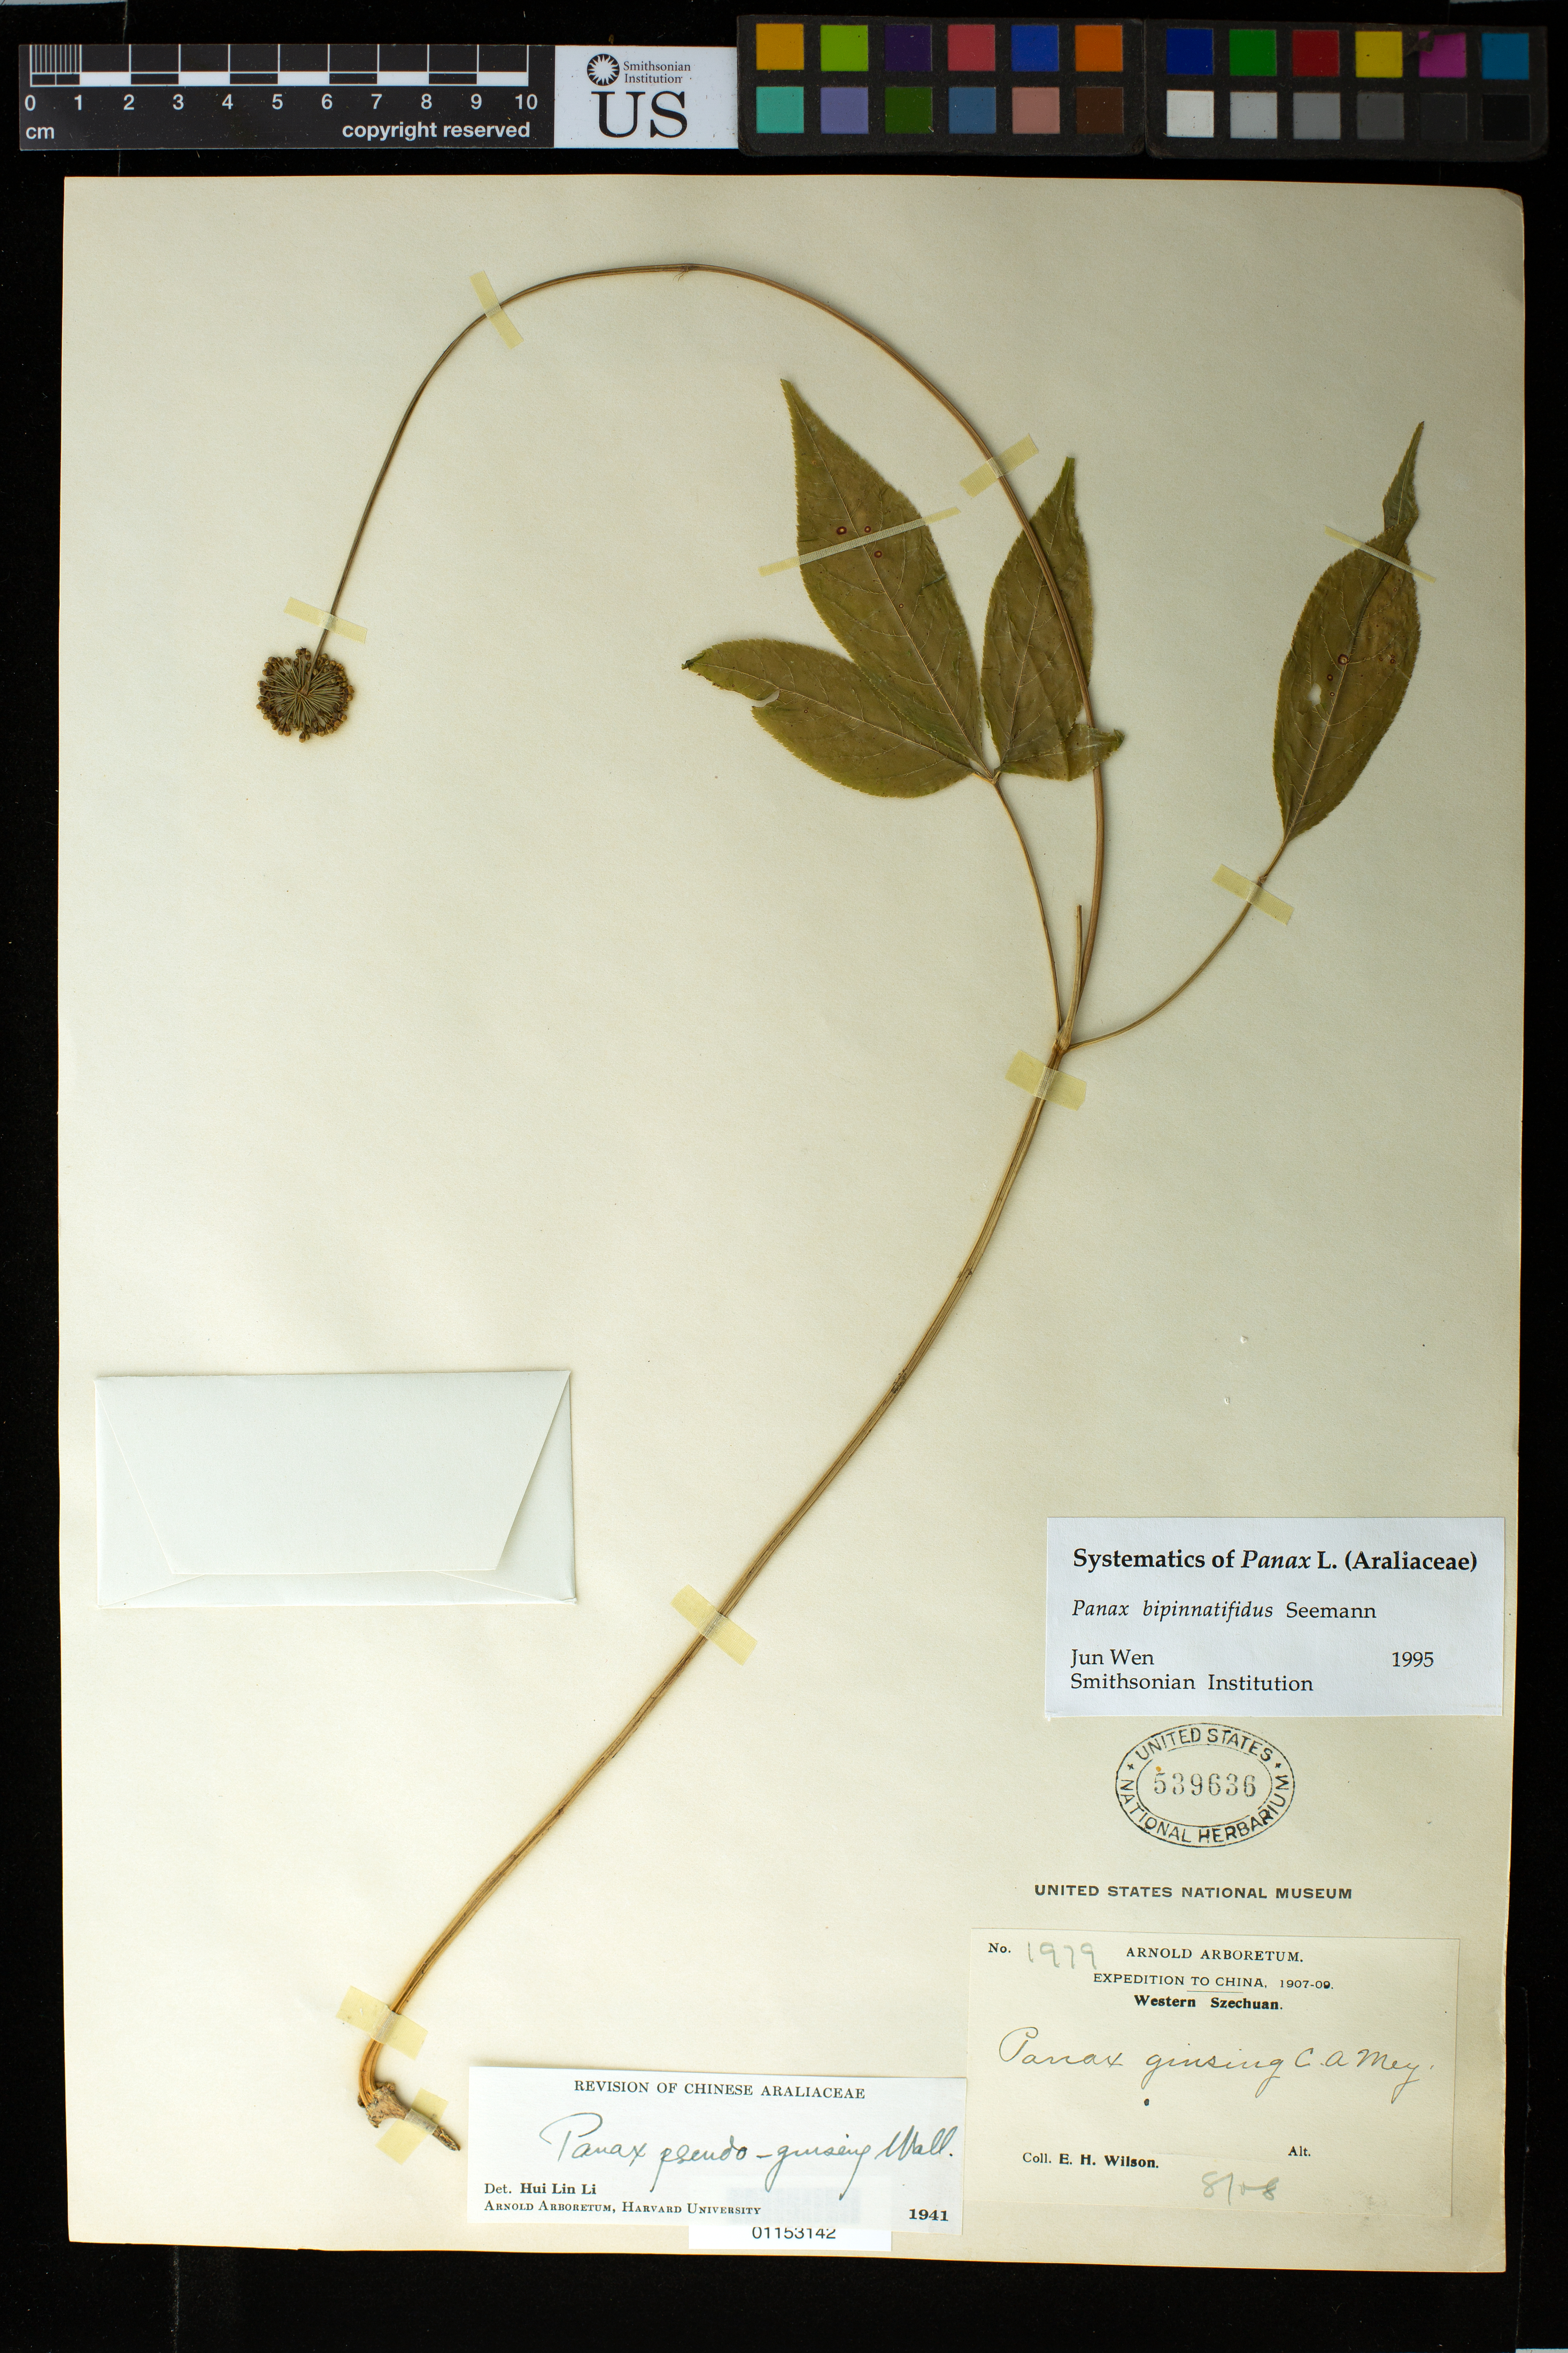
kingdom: Plantae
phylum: Tracheophyta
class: Magnoliopsida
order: Apiales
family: Araliaceae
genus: Panax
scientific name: Panax bipinnatifidus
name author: Seem.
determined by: Wen, Jun, (BOT), Smithsonian Institution - National Museum of Natural History (UNITED STATES)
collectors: E. H. Wilson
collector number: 1979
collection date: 1908-08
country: China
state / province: Sichuan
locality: Western Szechuan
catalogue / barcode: US 539636